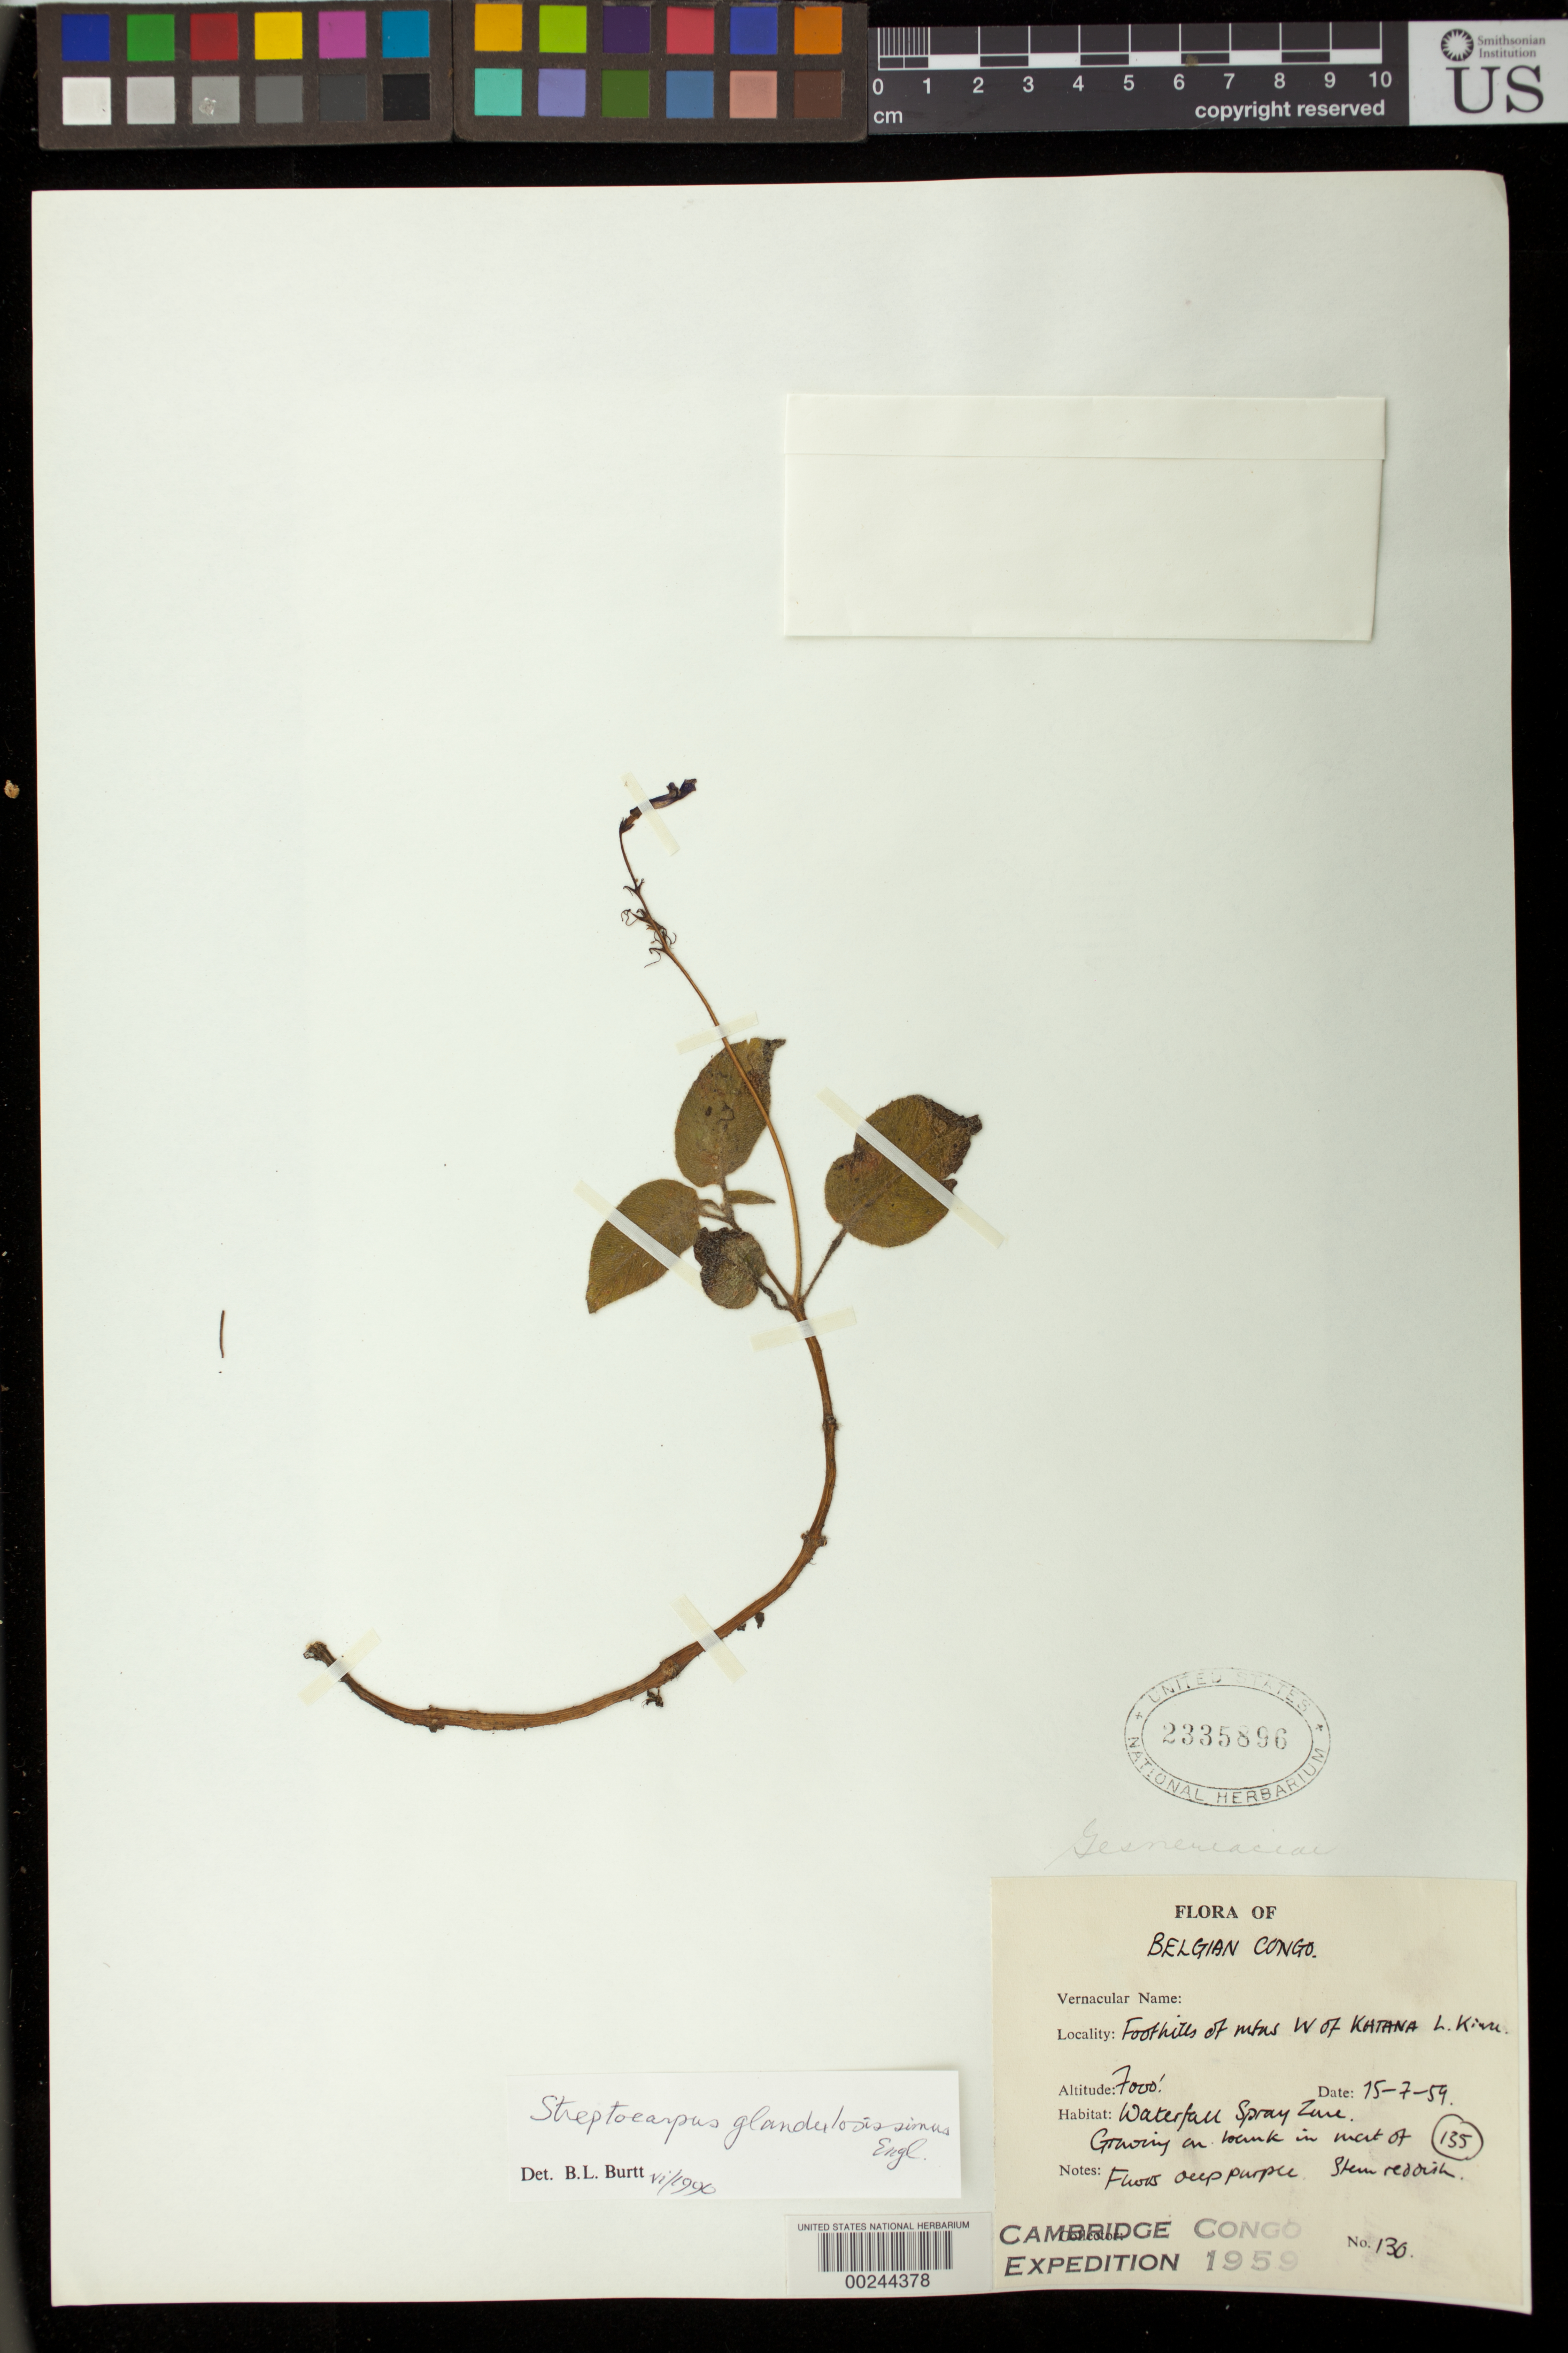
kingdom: Plantae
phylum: Tracheophyta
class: Magnoliopsida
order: Lamiales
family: Gesneriaceae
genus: Streptocarpus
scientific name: Streptocarpus glandulosissimus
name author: Engl.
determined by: Burtt, B. L.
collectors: ex Cambridge Congo exped.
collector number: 130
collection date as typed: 15 Jul 1959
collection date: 1959-07-15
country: Congo, Democratic Republic of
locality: Foothills of mtns w of katana, l kivu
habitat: Waterfall spray zone, growing on bank in mat of cce # 135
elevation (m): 2134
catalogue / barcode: US 2335896